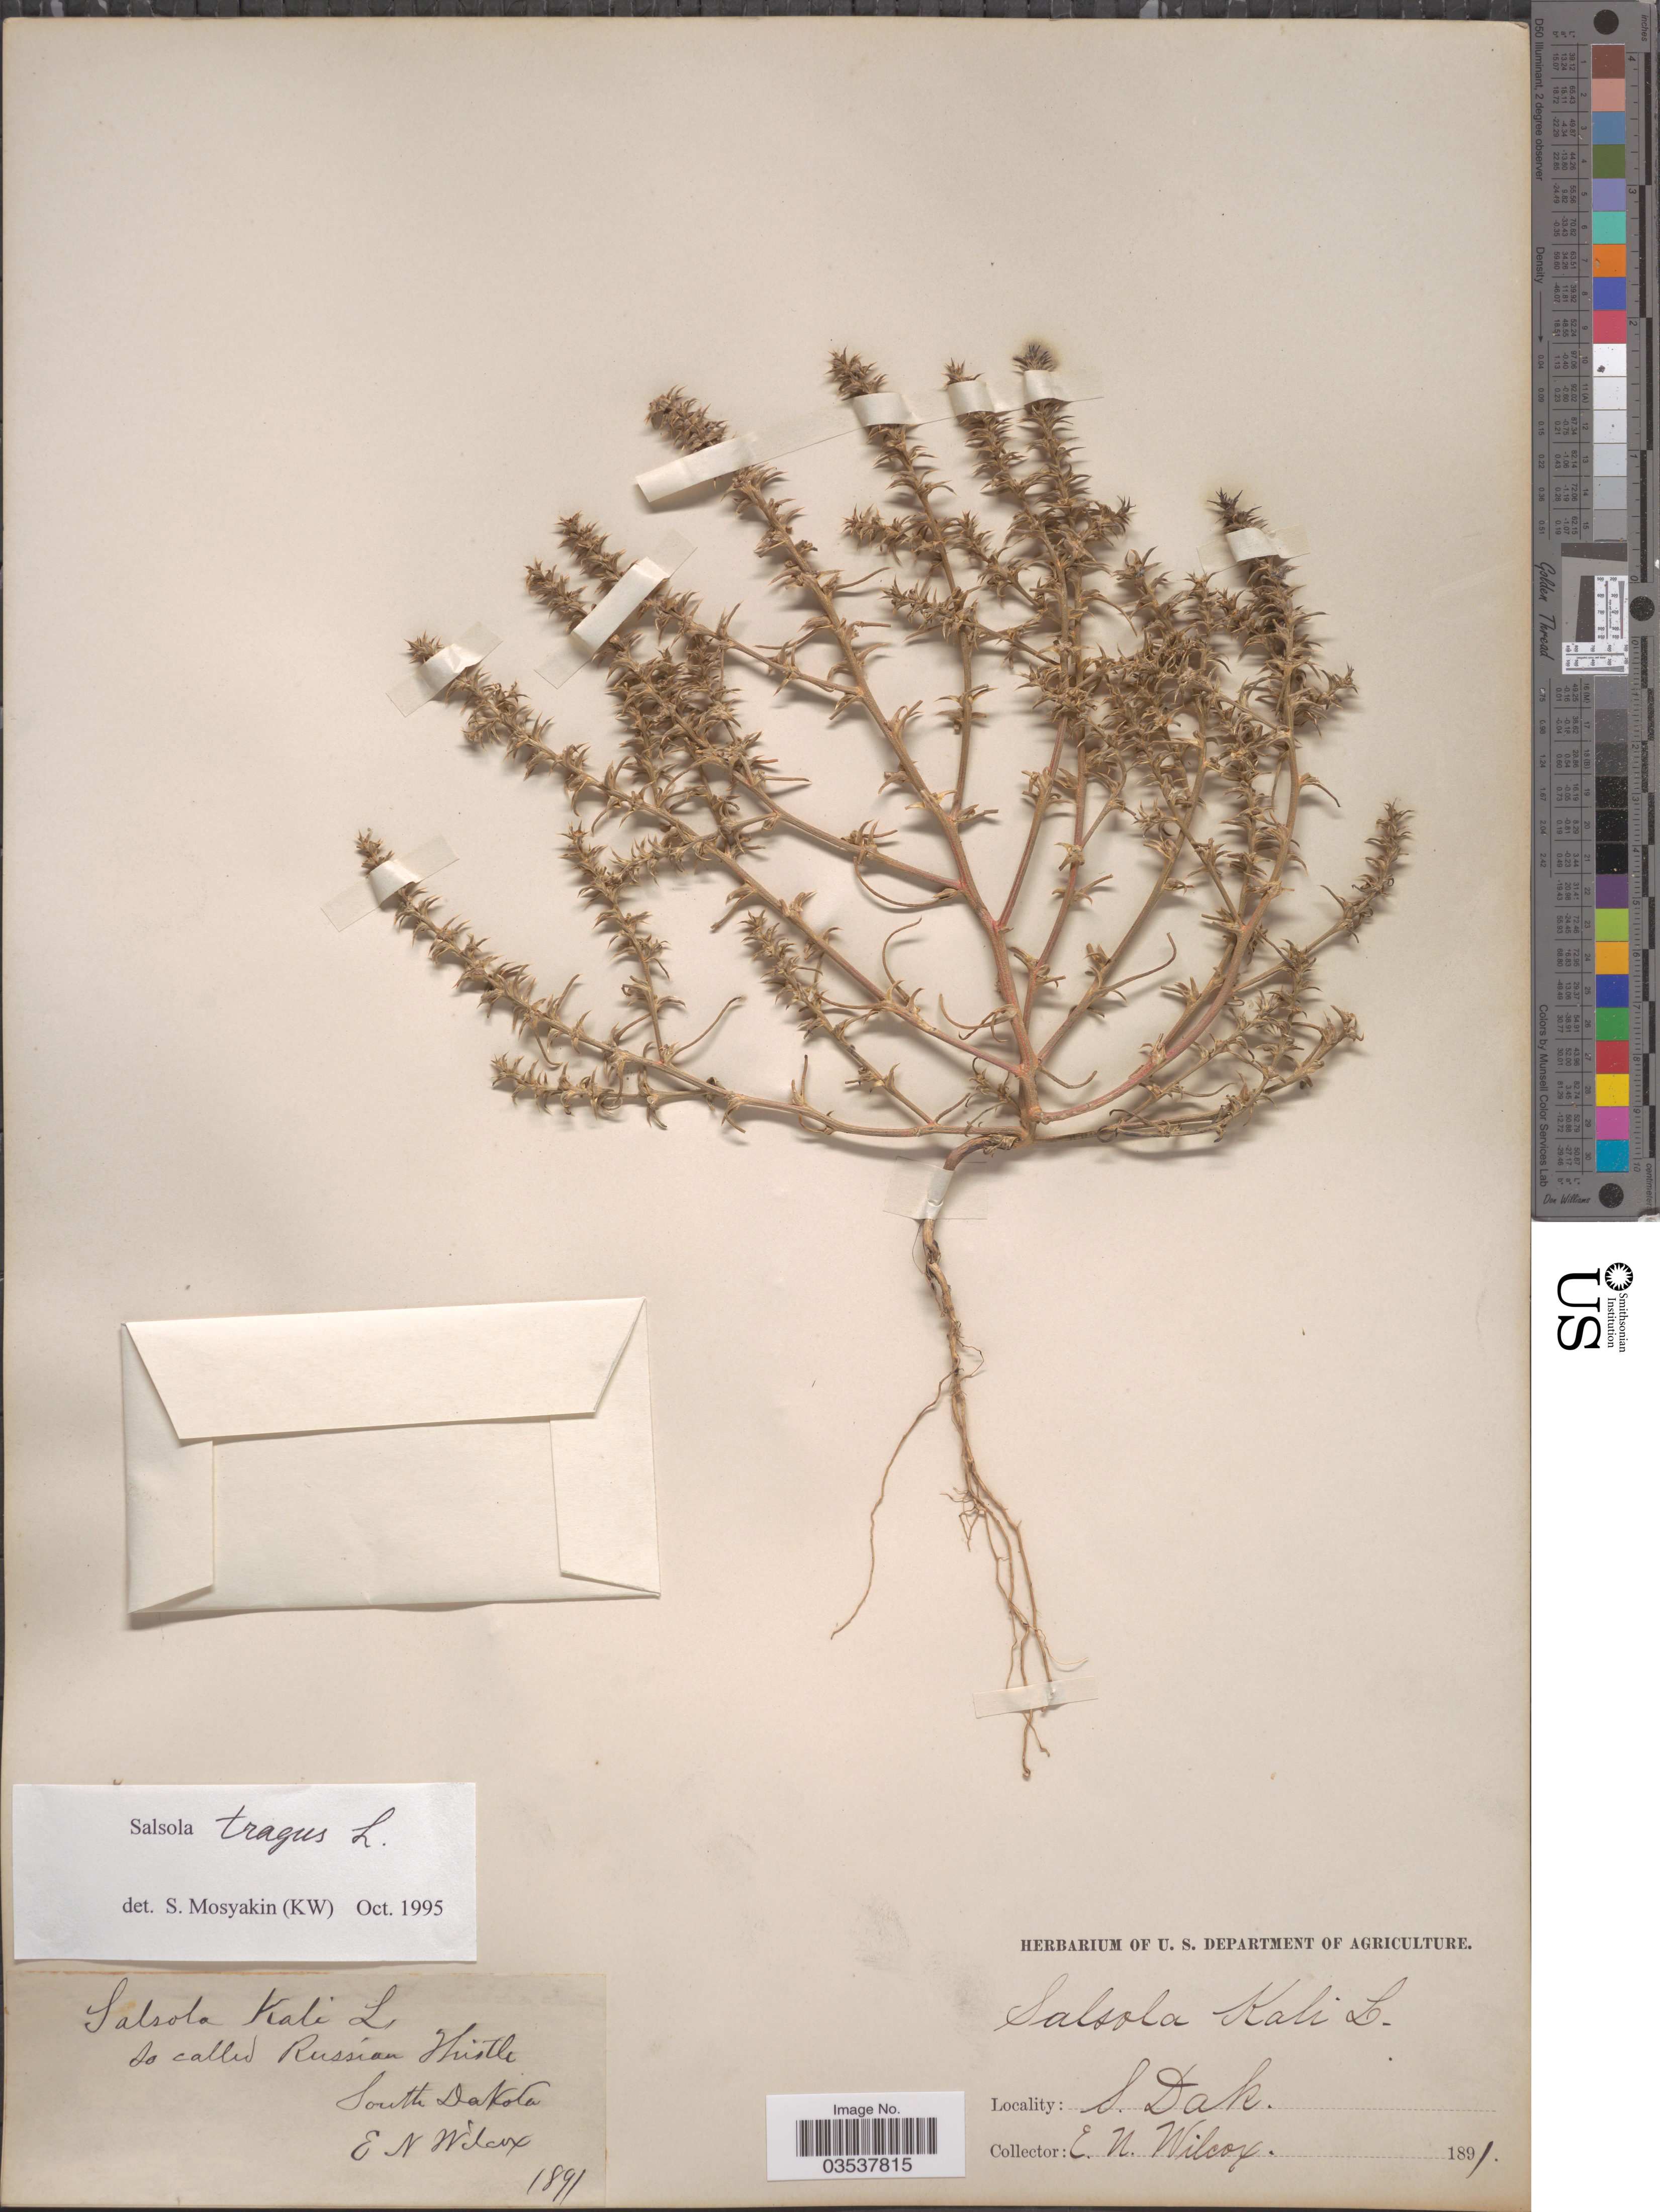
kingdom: Plantae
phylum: Tracheophyta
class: Magnoliopsida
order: Caryophyllales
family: Amaranthaceae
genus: Salsola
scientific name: Salsola pestifer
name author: A. Nelson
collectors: E. Wilcox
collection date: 1891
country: United States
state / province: South Dakota